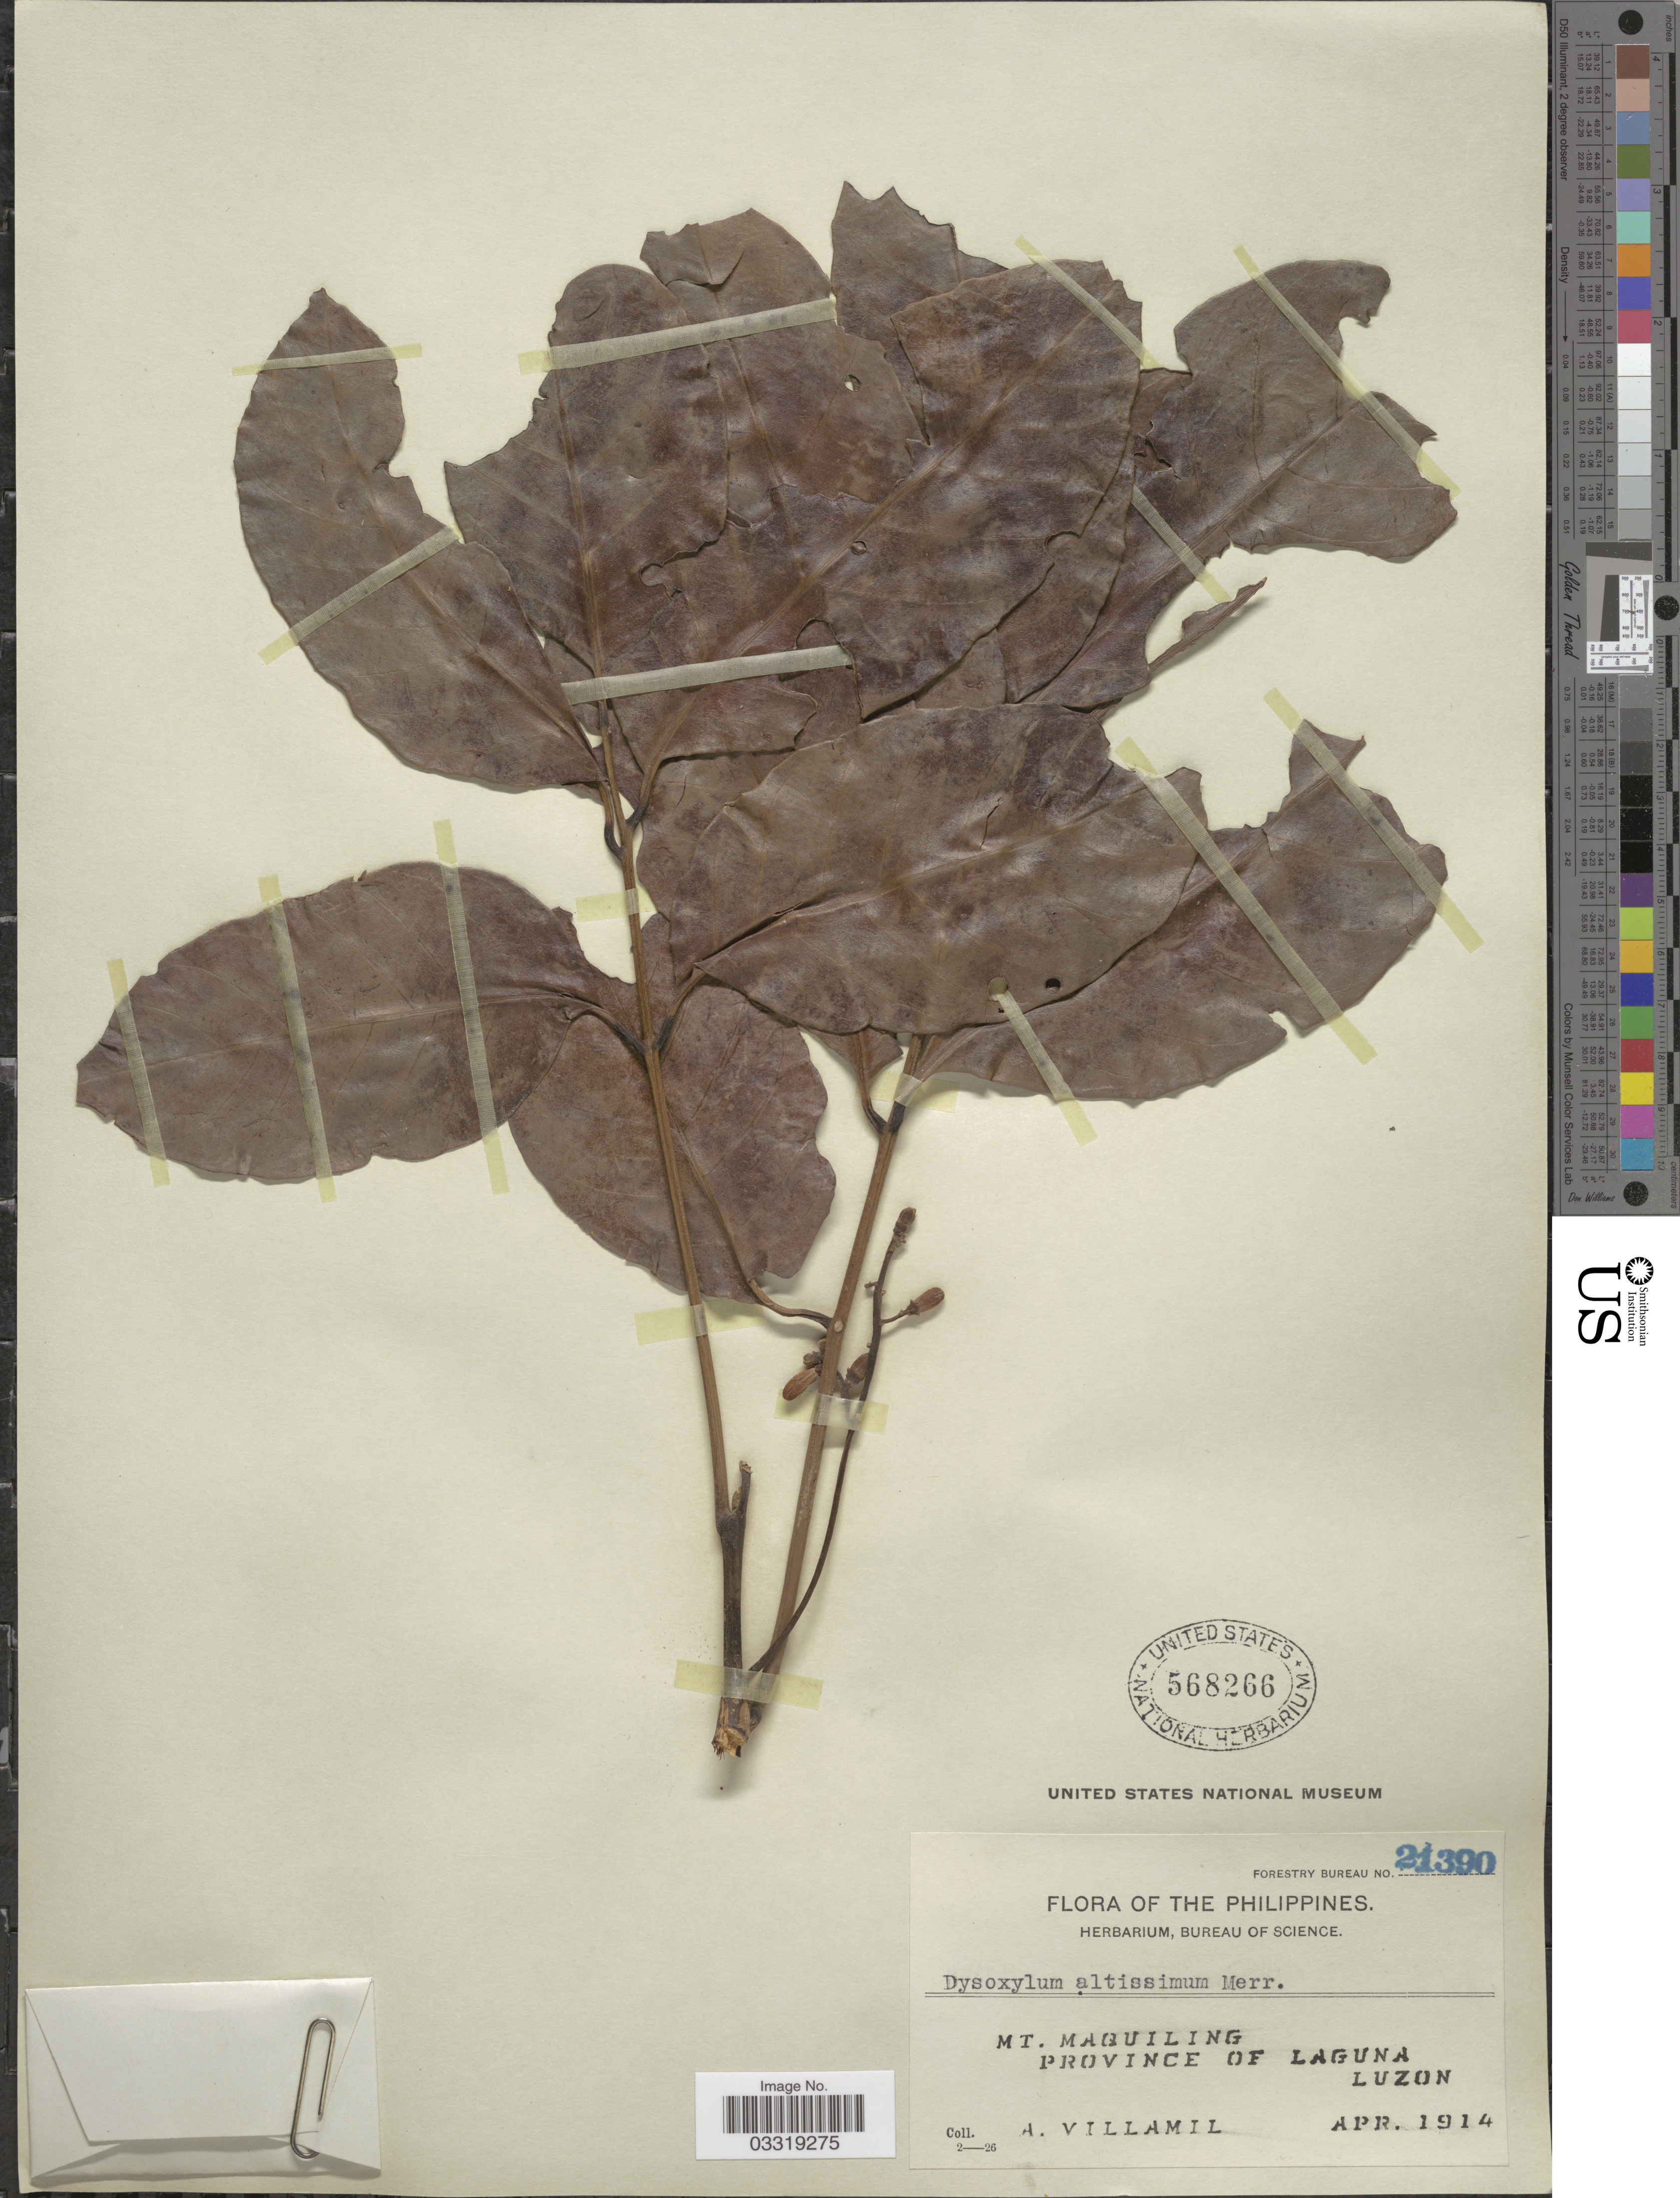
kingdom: Plantae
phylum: Tracheophyta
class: Magnoliopsida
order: Sapindales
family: Meliaceae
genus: Prasoxylon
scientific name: Prasoxylon excelsum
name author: (Spreng.) Mabb.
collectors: A. Villamil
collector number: Forestry Bureau 21390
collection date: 1914-04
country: Philippines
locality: Mt. Maquiling, Province of Laguna, Luzon.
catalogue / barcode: US 568266